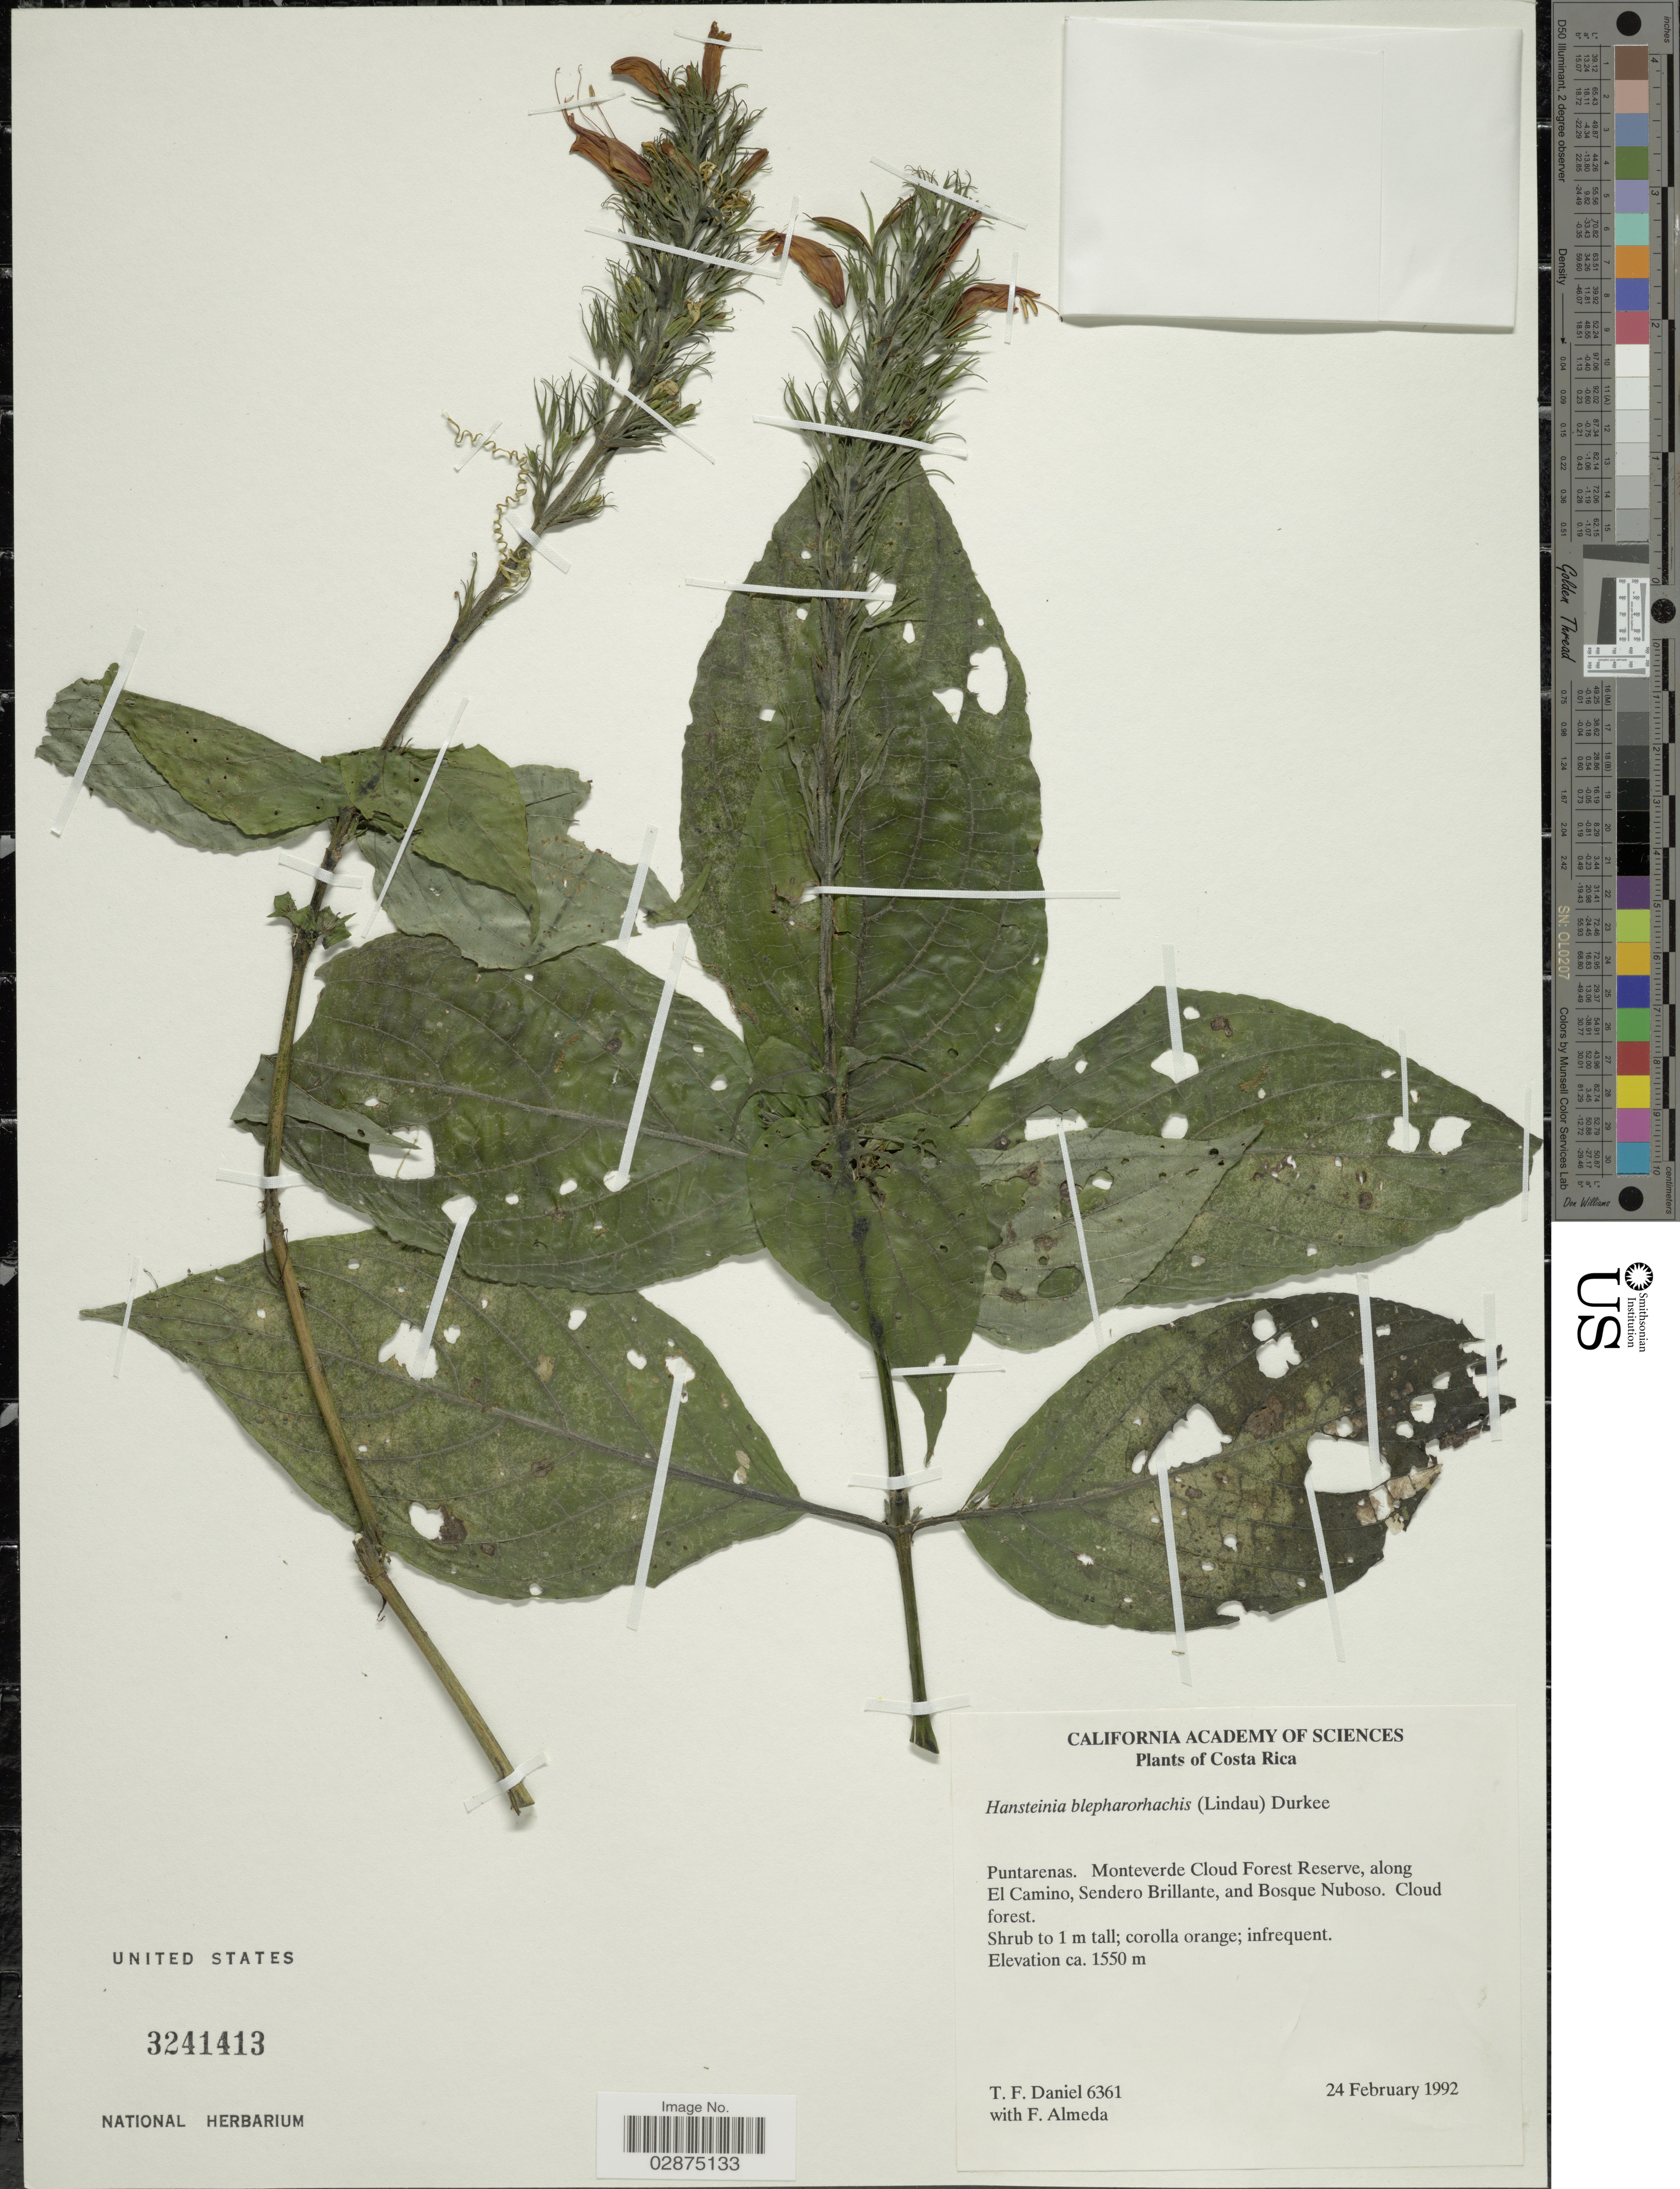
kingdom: Plantae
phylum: Tracheophyta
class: Magnoliopsida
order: Lamiales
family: Acanthaceae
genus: Hansteinia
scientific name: Hansteinia blepharorhachis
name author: (Lindau) Durkee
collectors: T. F. Daniel & F. Almeda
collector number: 6361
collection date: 1992-02-24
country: Costa Rica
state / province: Puntarenas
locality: Monteverde Cloud Forest Reserve, along El Camino, Sendero Brillante, and Bosque Nuboso.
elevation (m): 1550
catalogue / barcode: US 3241413